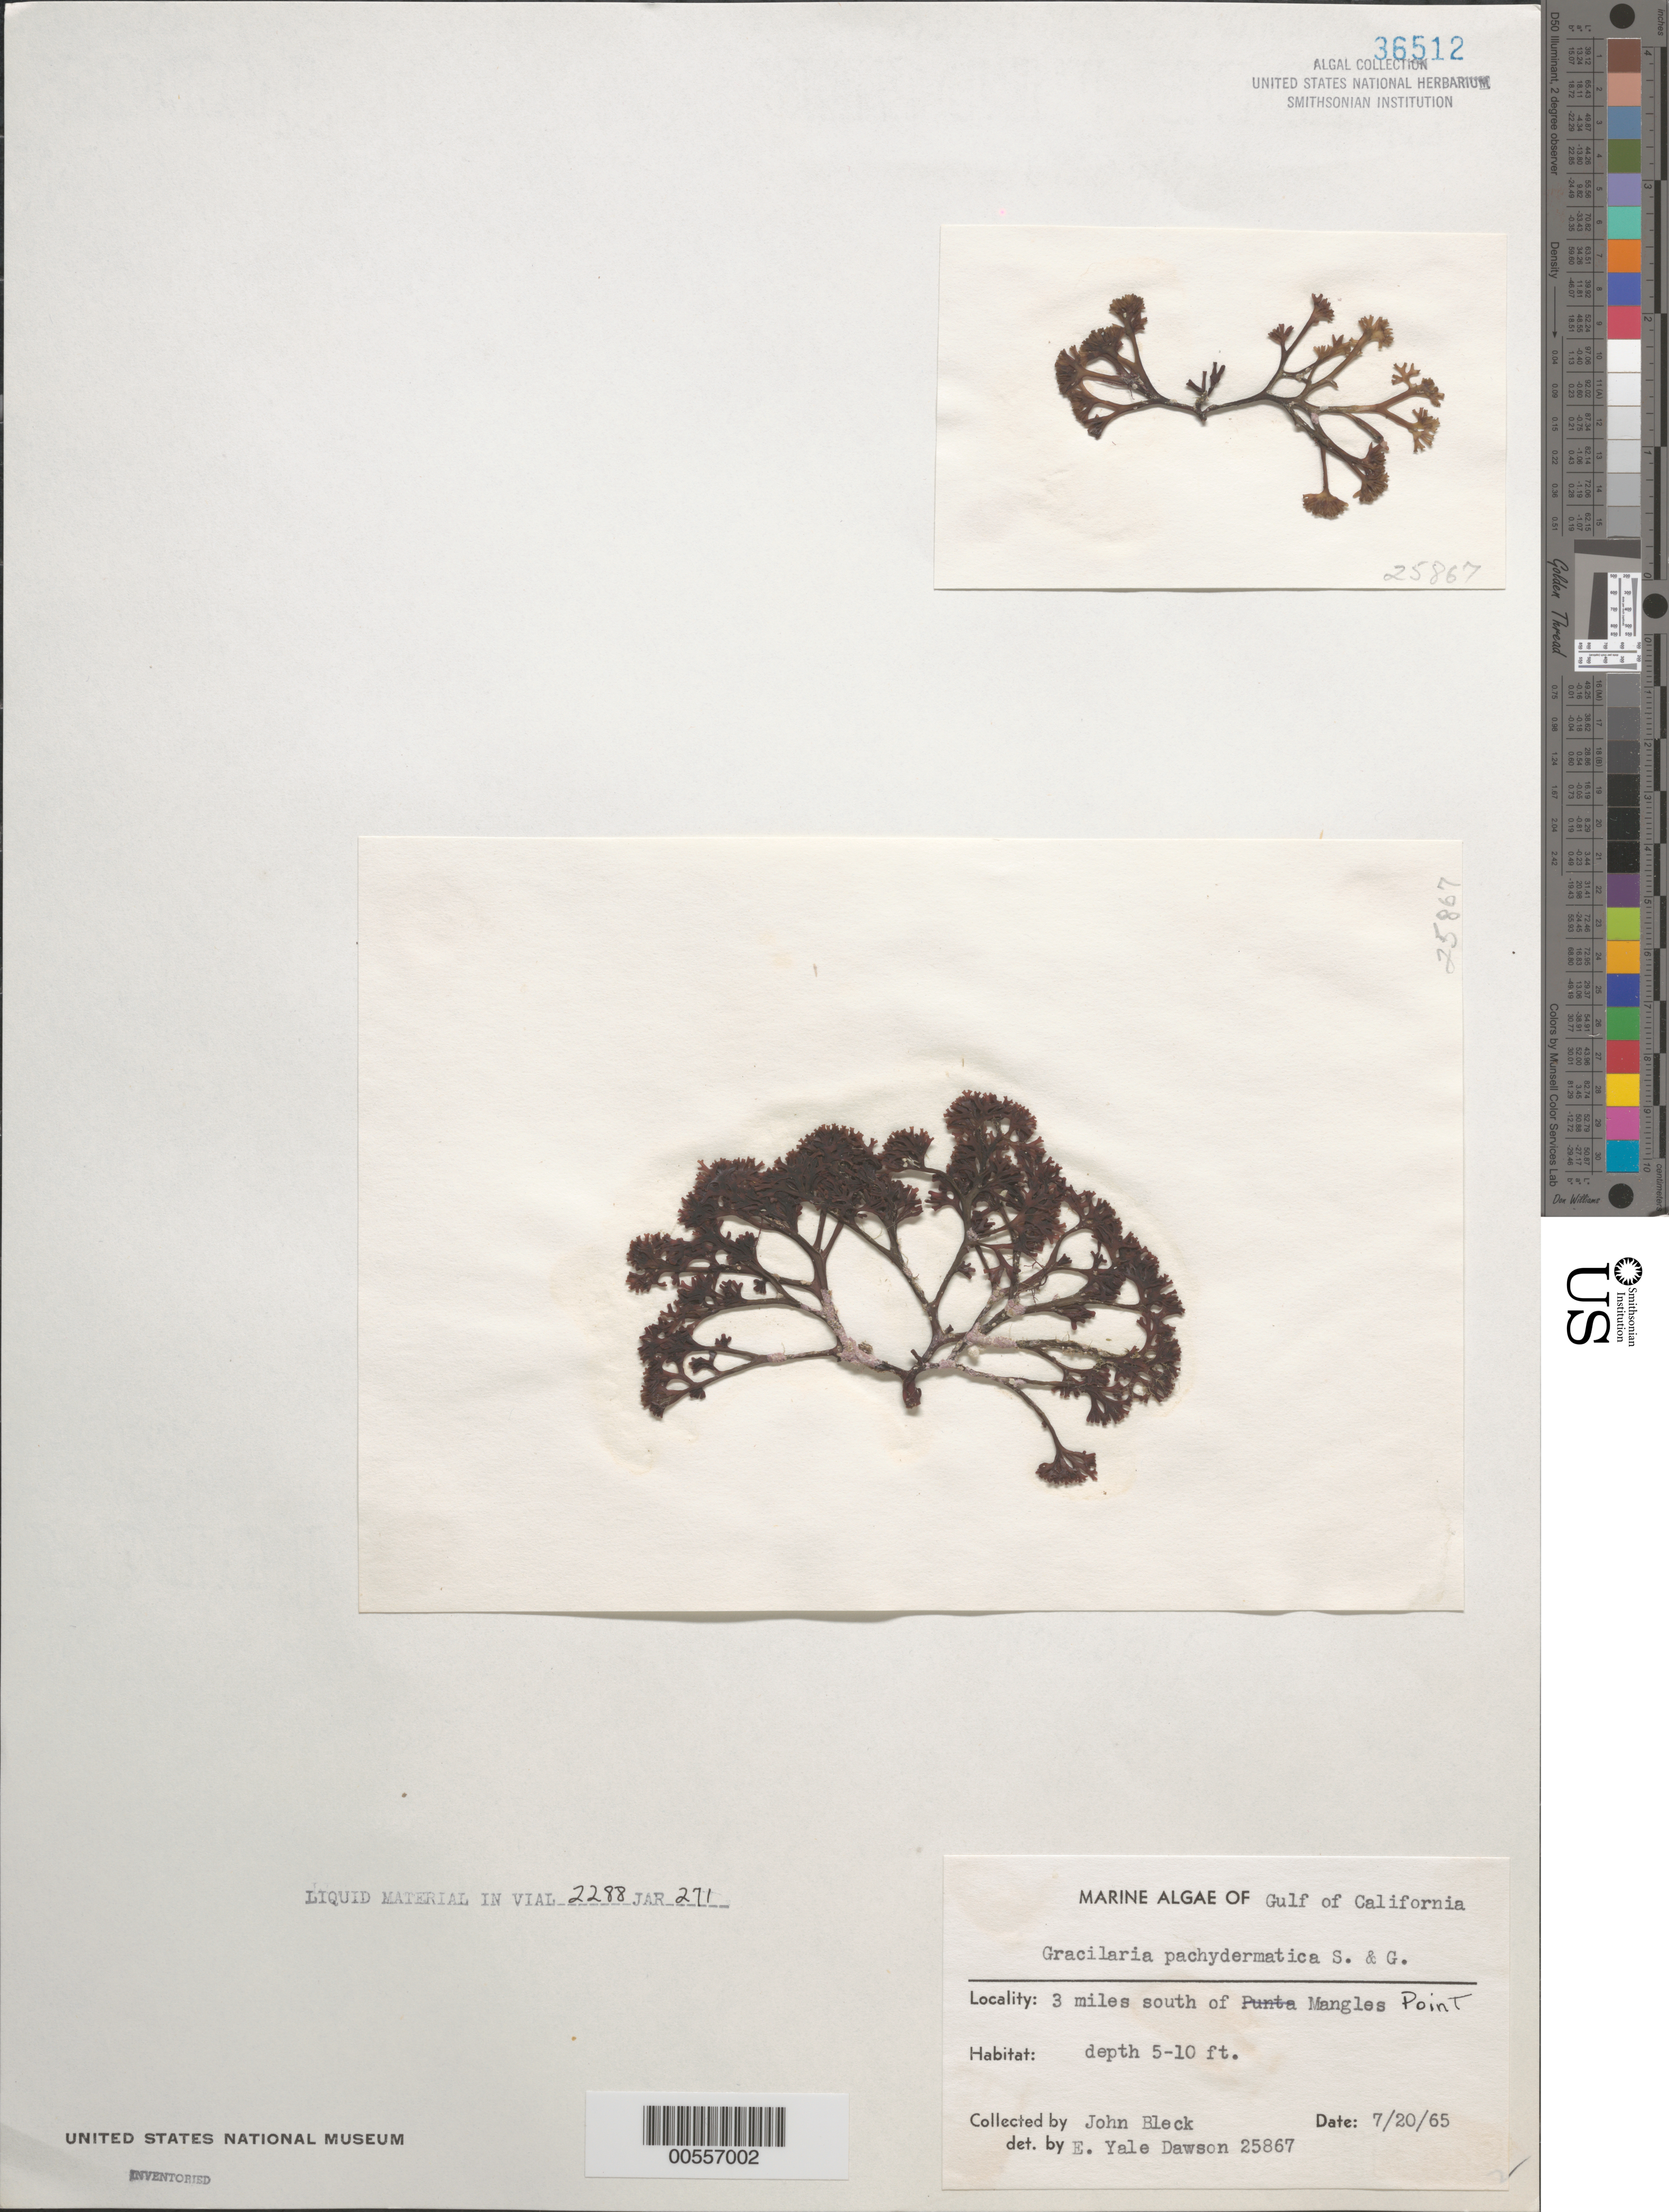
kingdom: Plantae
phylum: Rhodophyta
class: Florideophyceae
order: Gracilariales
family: Gracilariaceae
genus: Gracilaria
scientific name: Gracilaria pachydermatica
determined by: Dawson, E. Y.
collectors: J. Bleck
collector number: EYD 25867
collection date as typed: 20 Jul 1965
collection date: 1965-07-20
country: Mexico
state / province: Baja California Sur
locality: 3 miles south of Punta Mangleres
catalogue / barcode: US 36512